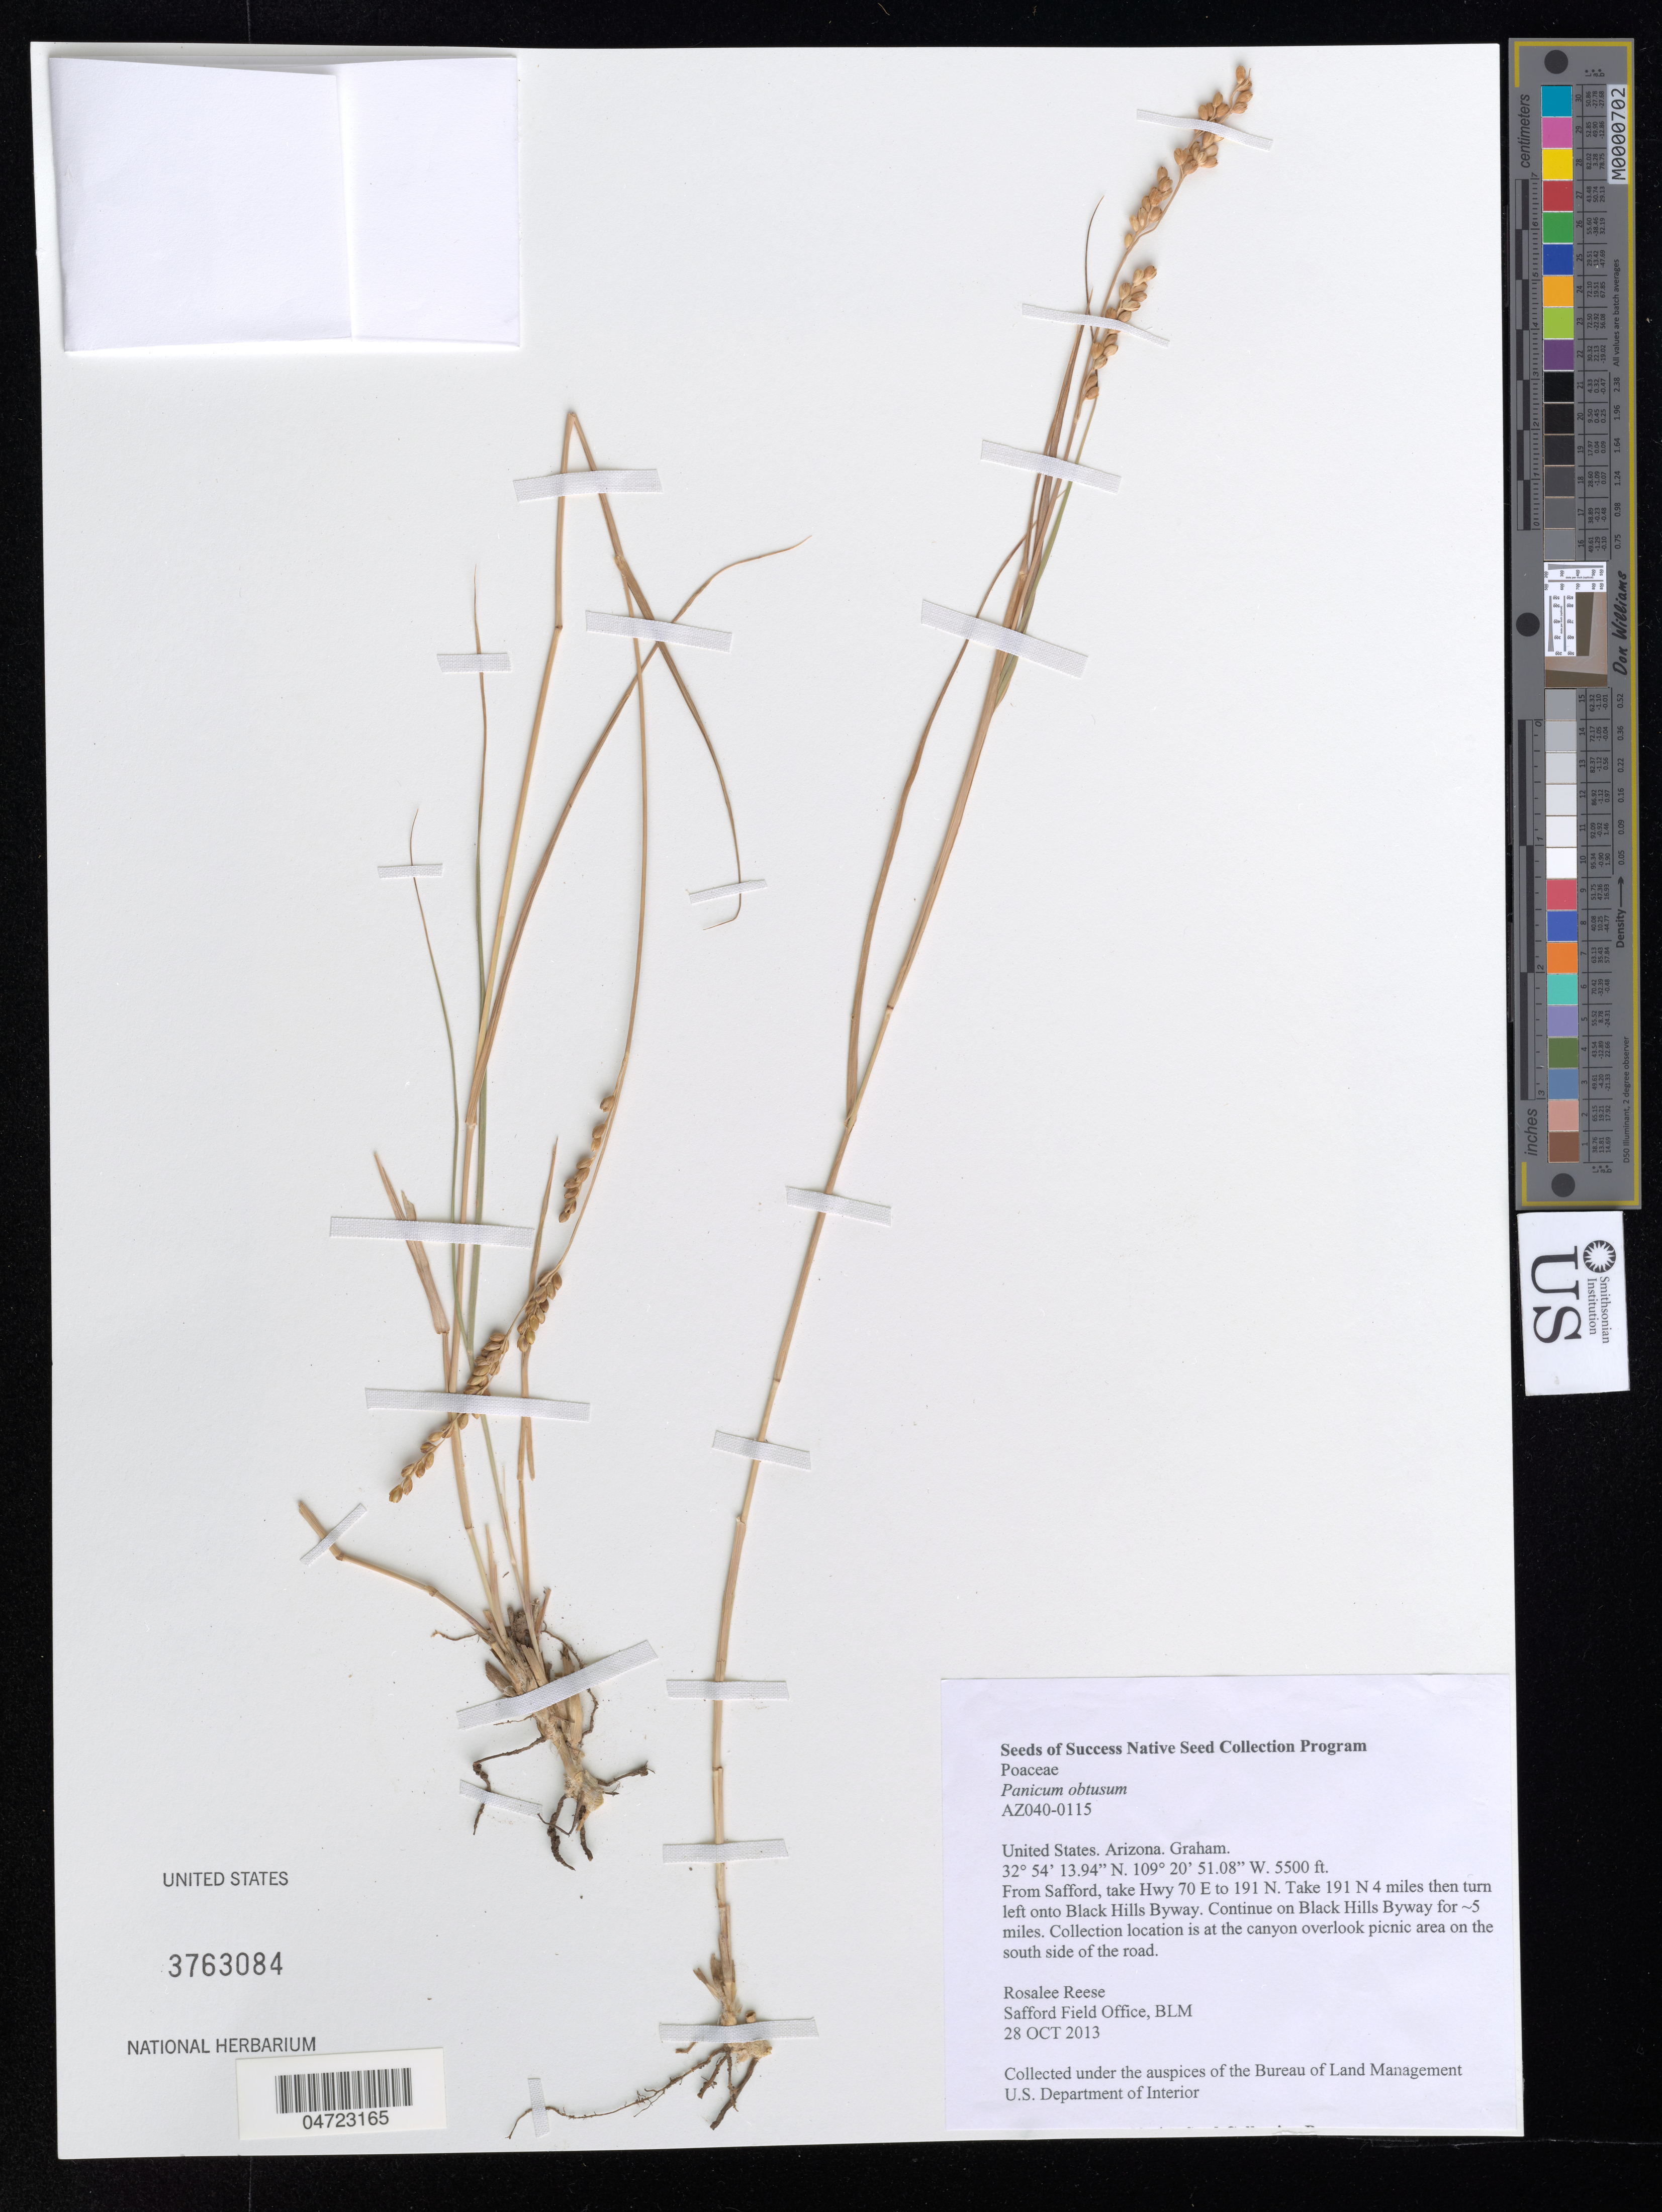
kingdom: Plantae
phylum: Tracheophyta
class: Liliopsida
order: Poales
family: Poaceae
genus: Panicum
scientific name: Panicum obtusum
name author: Kunth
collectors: R. Reese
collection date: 2013-10-28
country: United States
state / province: Arizona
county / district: Graham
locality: Graham. From Safford, take Hwy 70 E to 191 N. Take 191 N 4 miles then turn left onto Black Hills Byway. Continue on Black Hills Byway for ~5 miles. Collection location is at the canyon overlook picnic area on the south side of the road.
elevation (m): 1676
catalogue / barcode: US 3763084